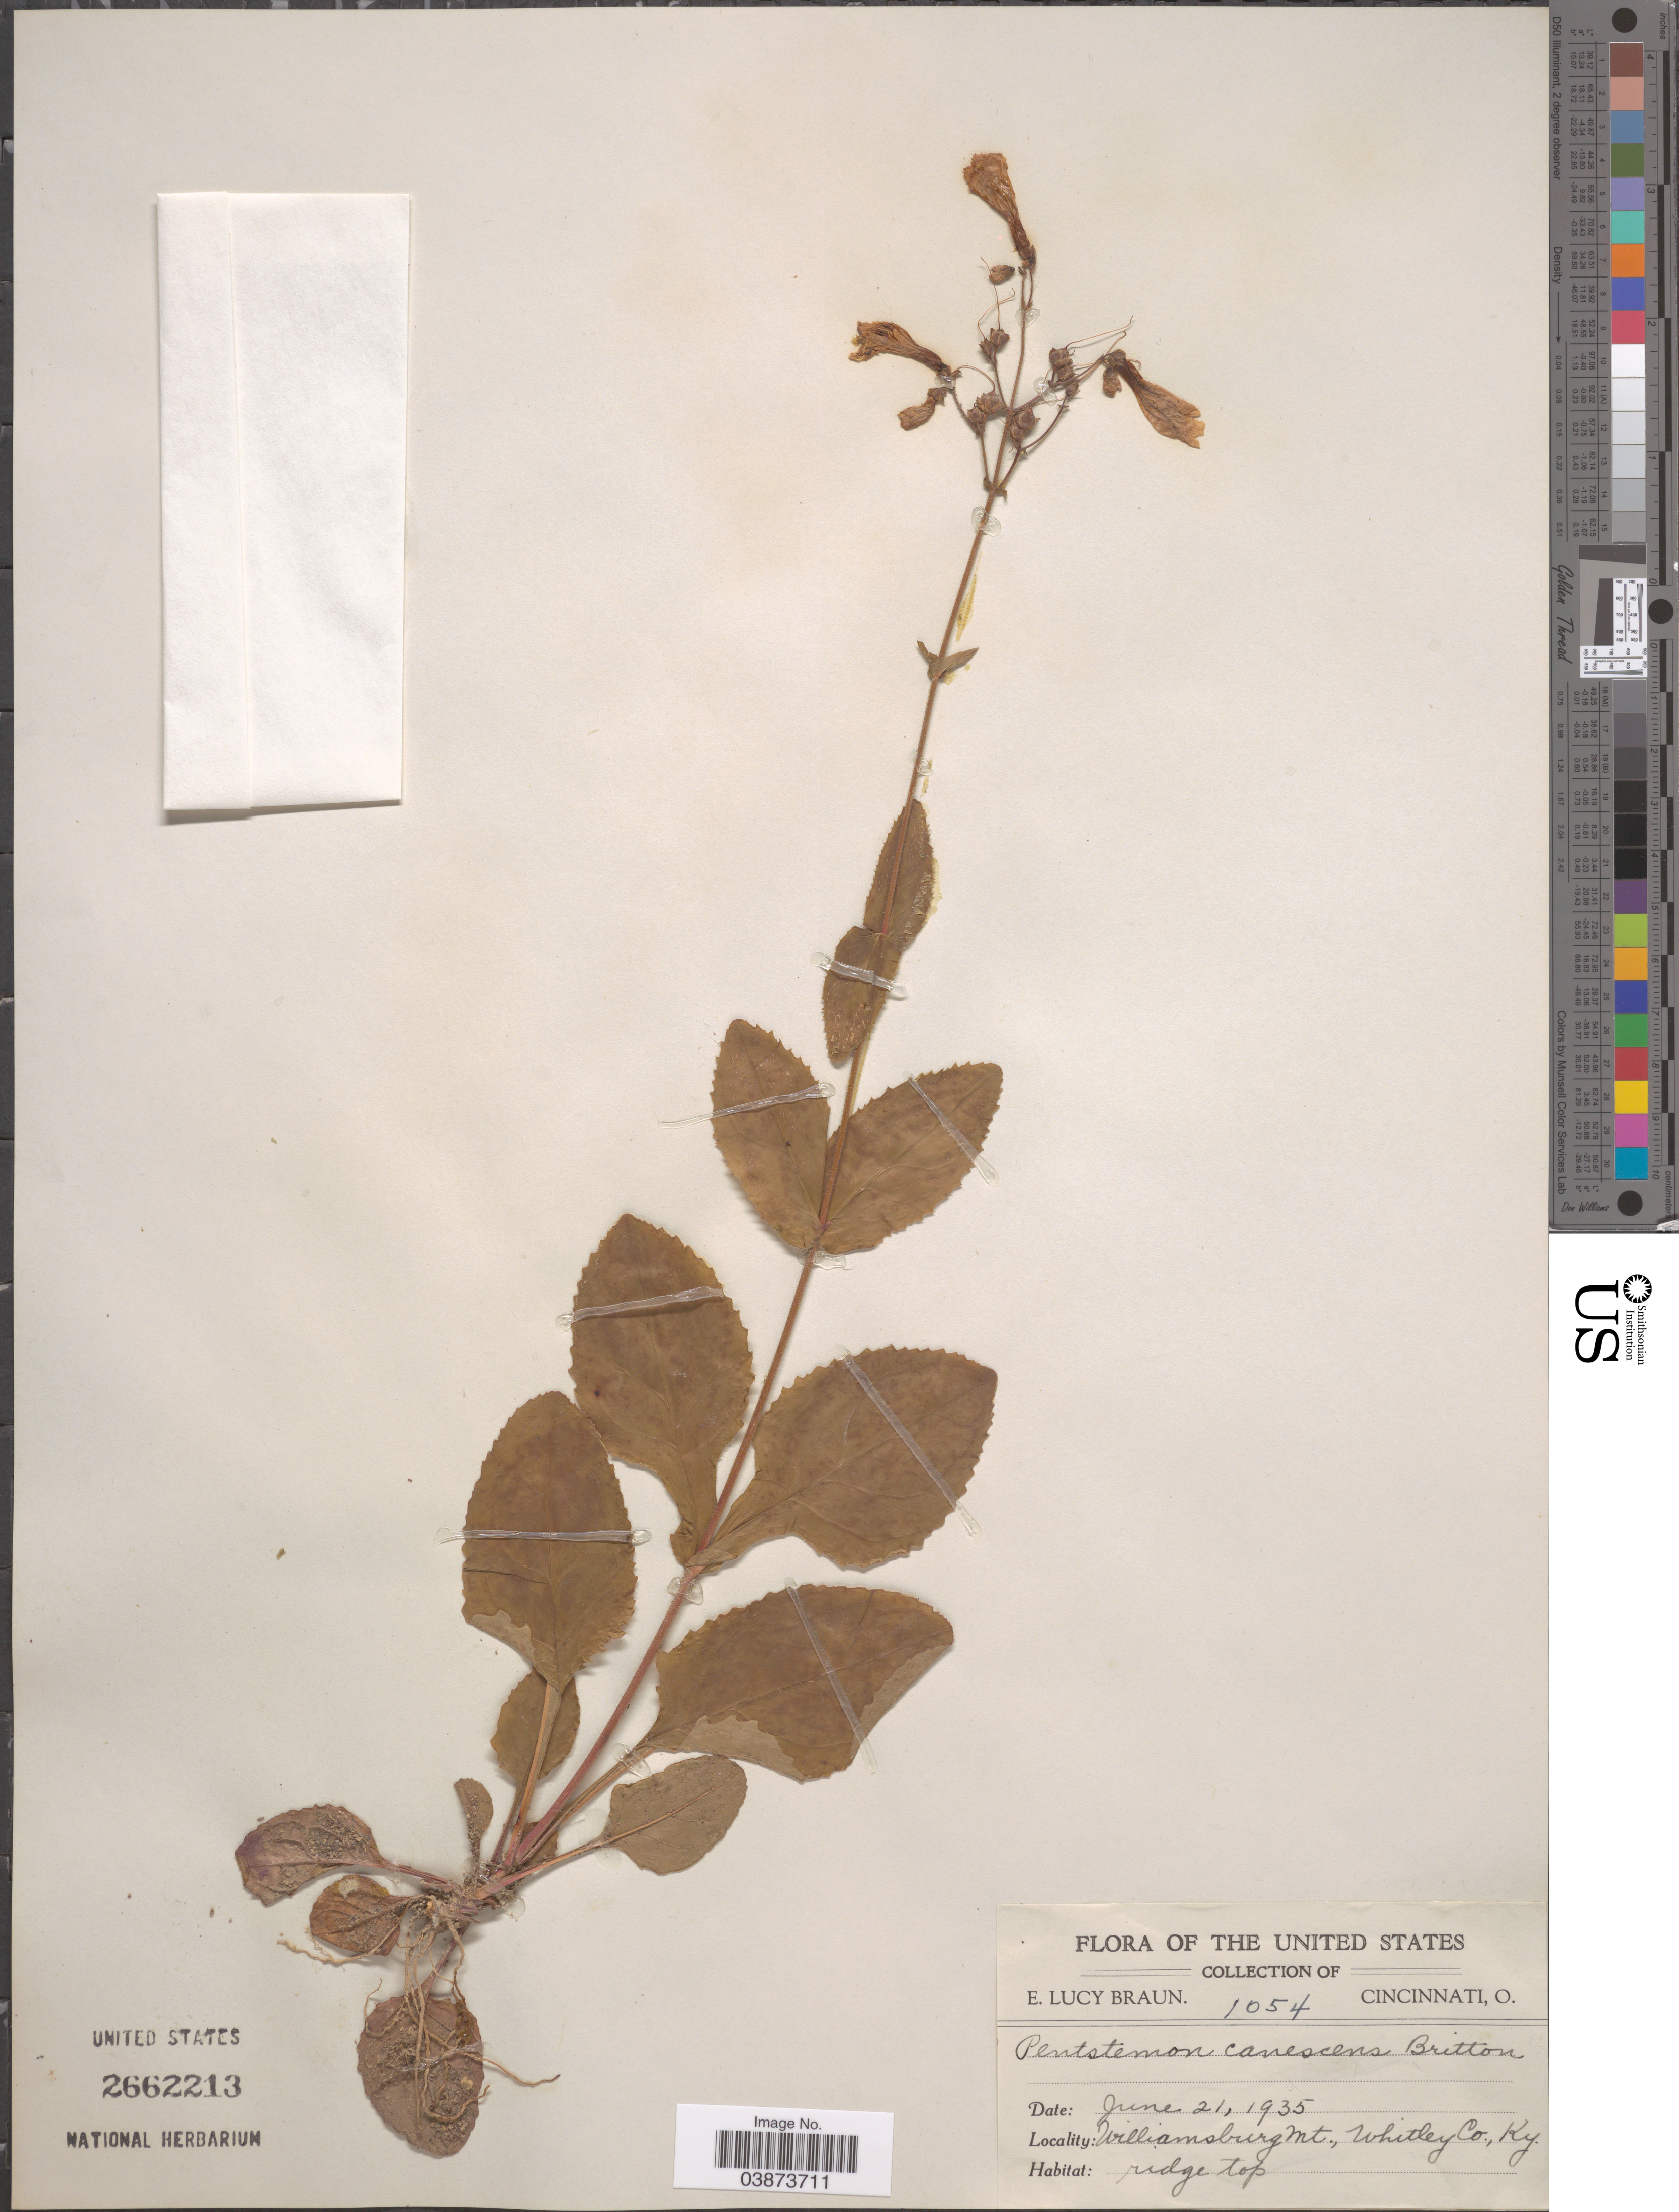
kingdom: Plantae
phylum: Tracheophyta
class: Magnoliopsida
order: Lamiales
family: Plantaginaceae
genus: Penstemon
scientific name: Penstemon canescens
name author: L.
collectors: E. L. Braun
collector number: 1054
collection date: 1935-06-21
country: United States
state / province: Kentucky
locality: Williamsburg Mt., Whitley Co.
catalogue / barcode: US 2662213